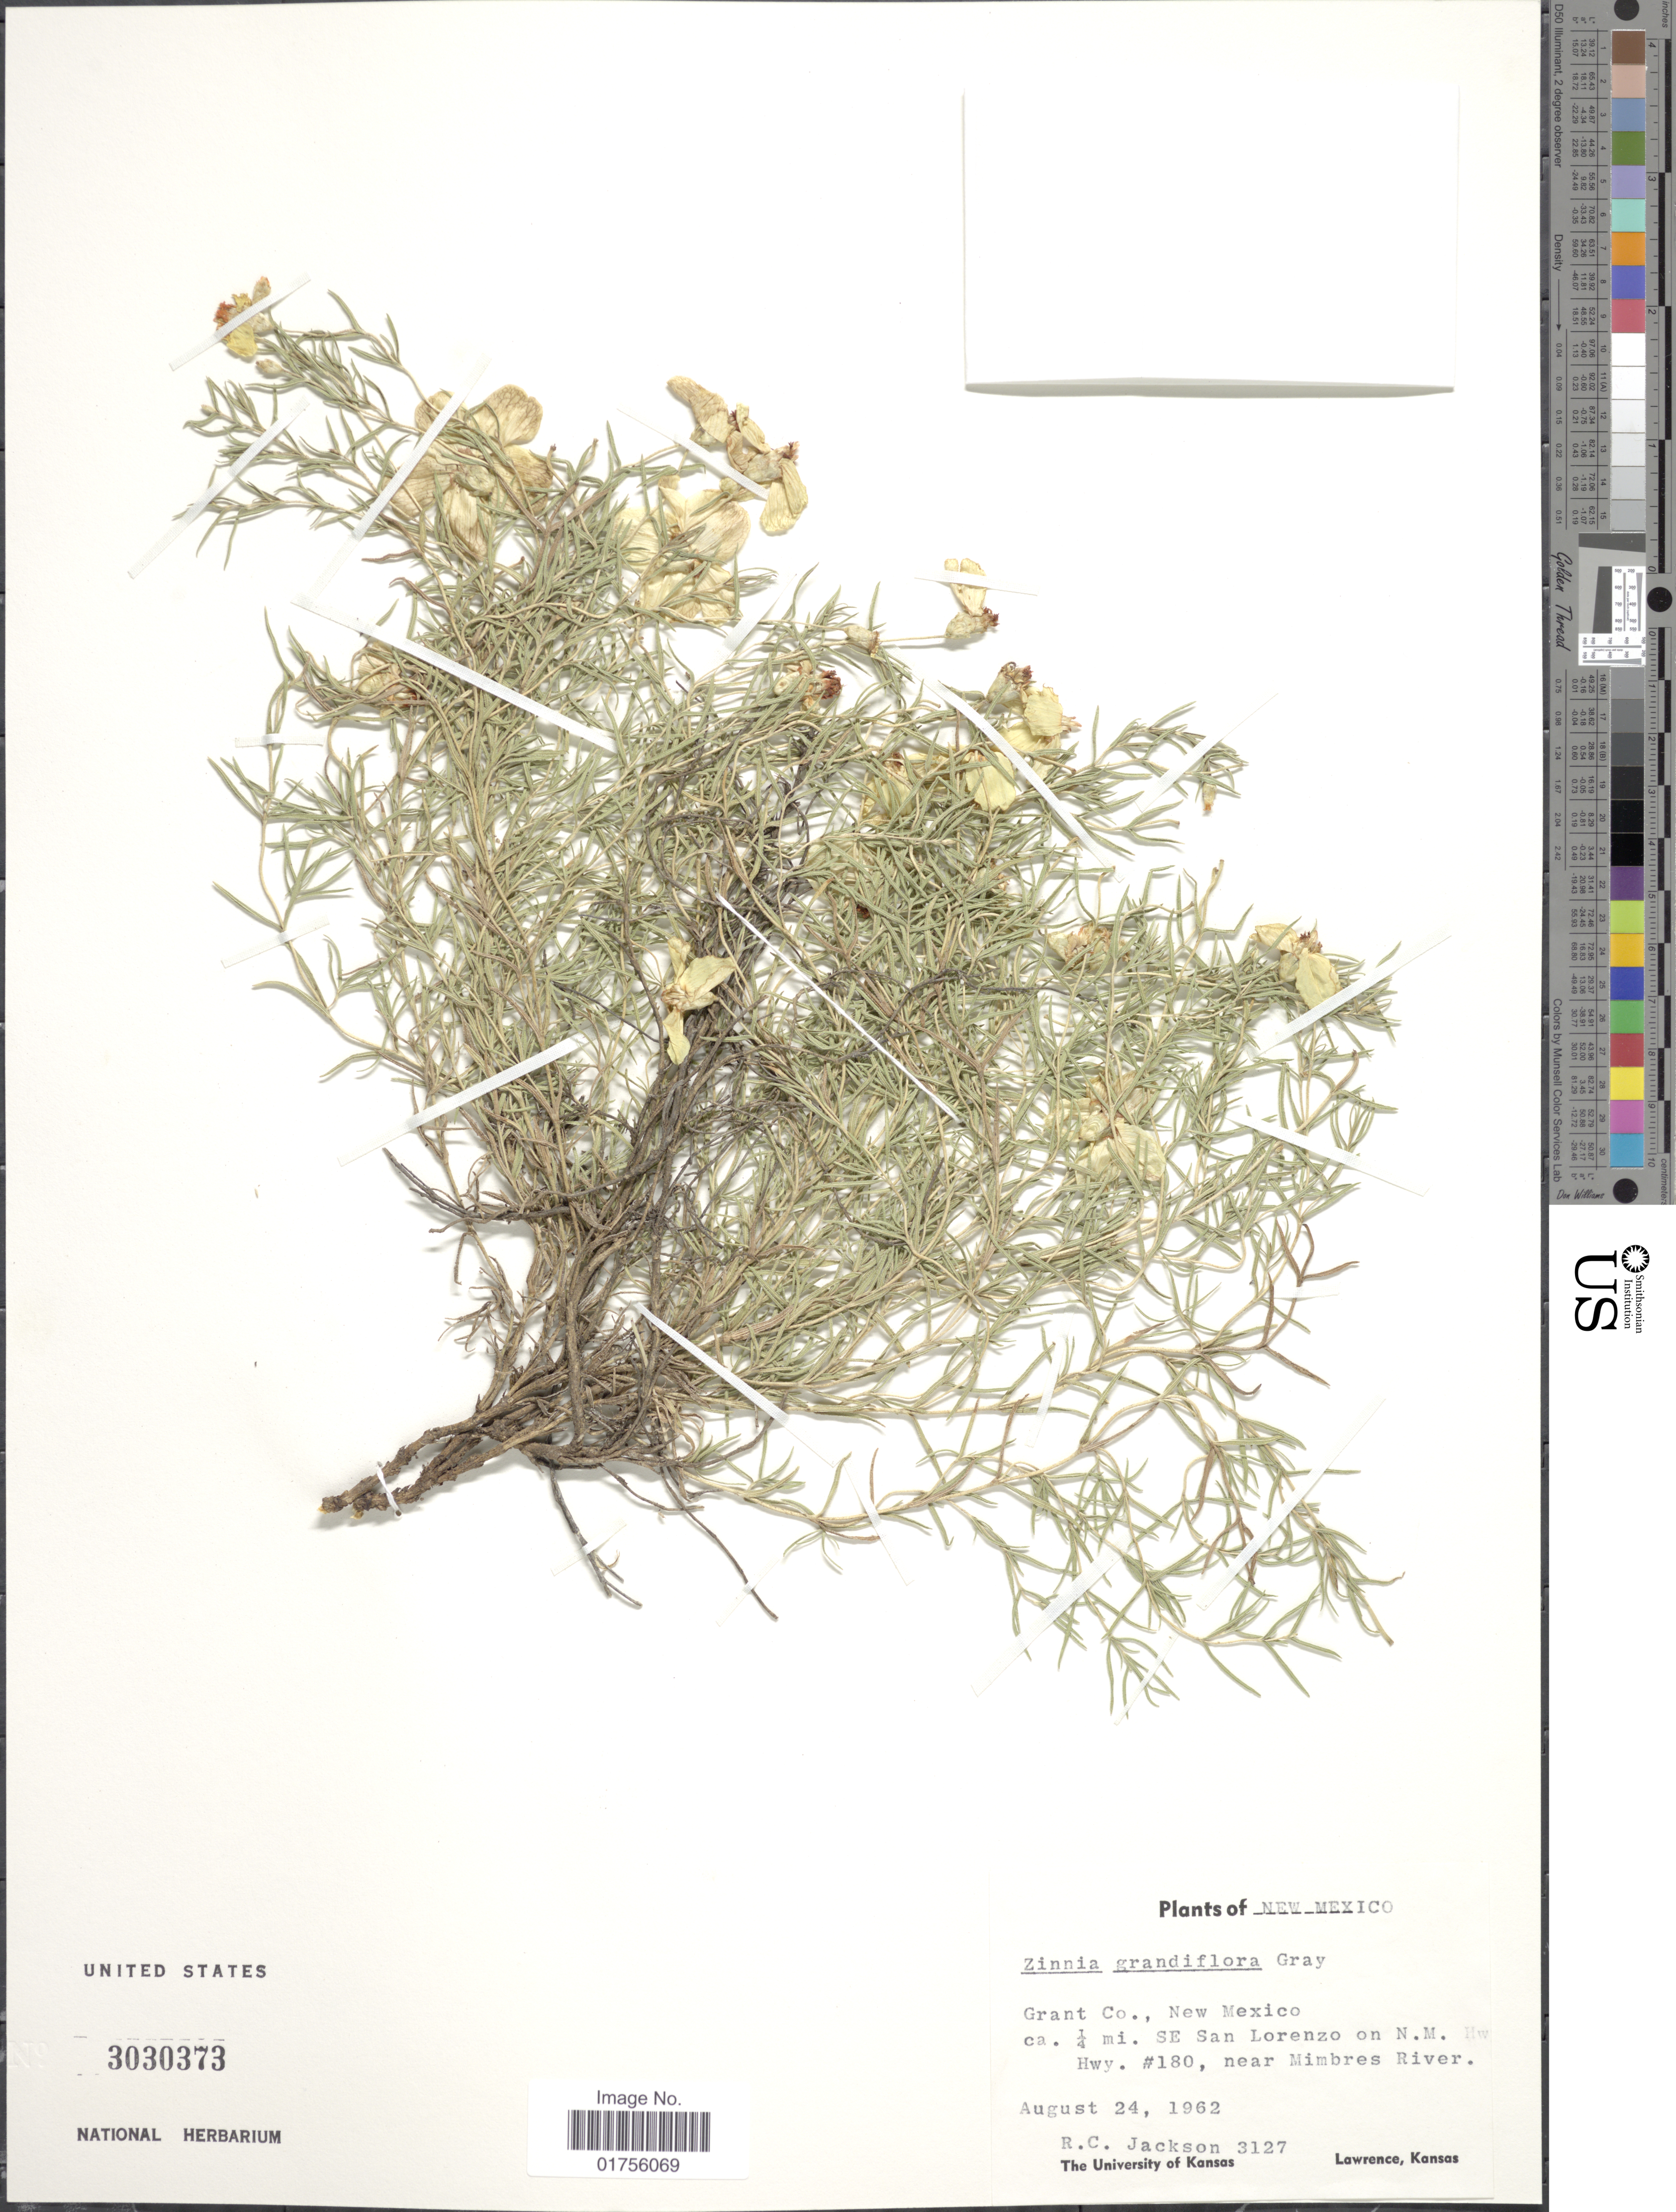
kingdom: Plantae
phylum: Tracheophyta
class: Magnoliopsida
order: Asterales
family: Asteraceae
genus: Zinnia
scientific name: Zinnia grandiflora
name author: Nutt.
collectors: R. C. Jackson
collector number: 3127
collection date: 1962-08-24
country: United States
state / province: New Mexico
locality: Grant Co., New Mexico, ¼ mi. SE San Lorenzo on N. M. Hwy. #180, near Mimbres River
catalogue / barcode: US 3030373